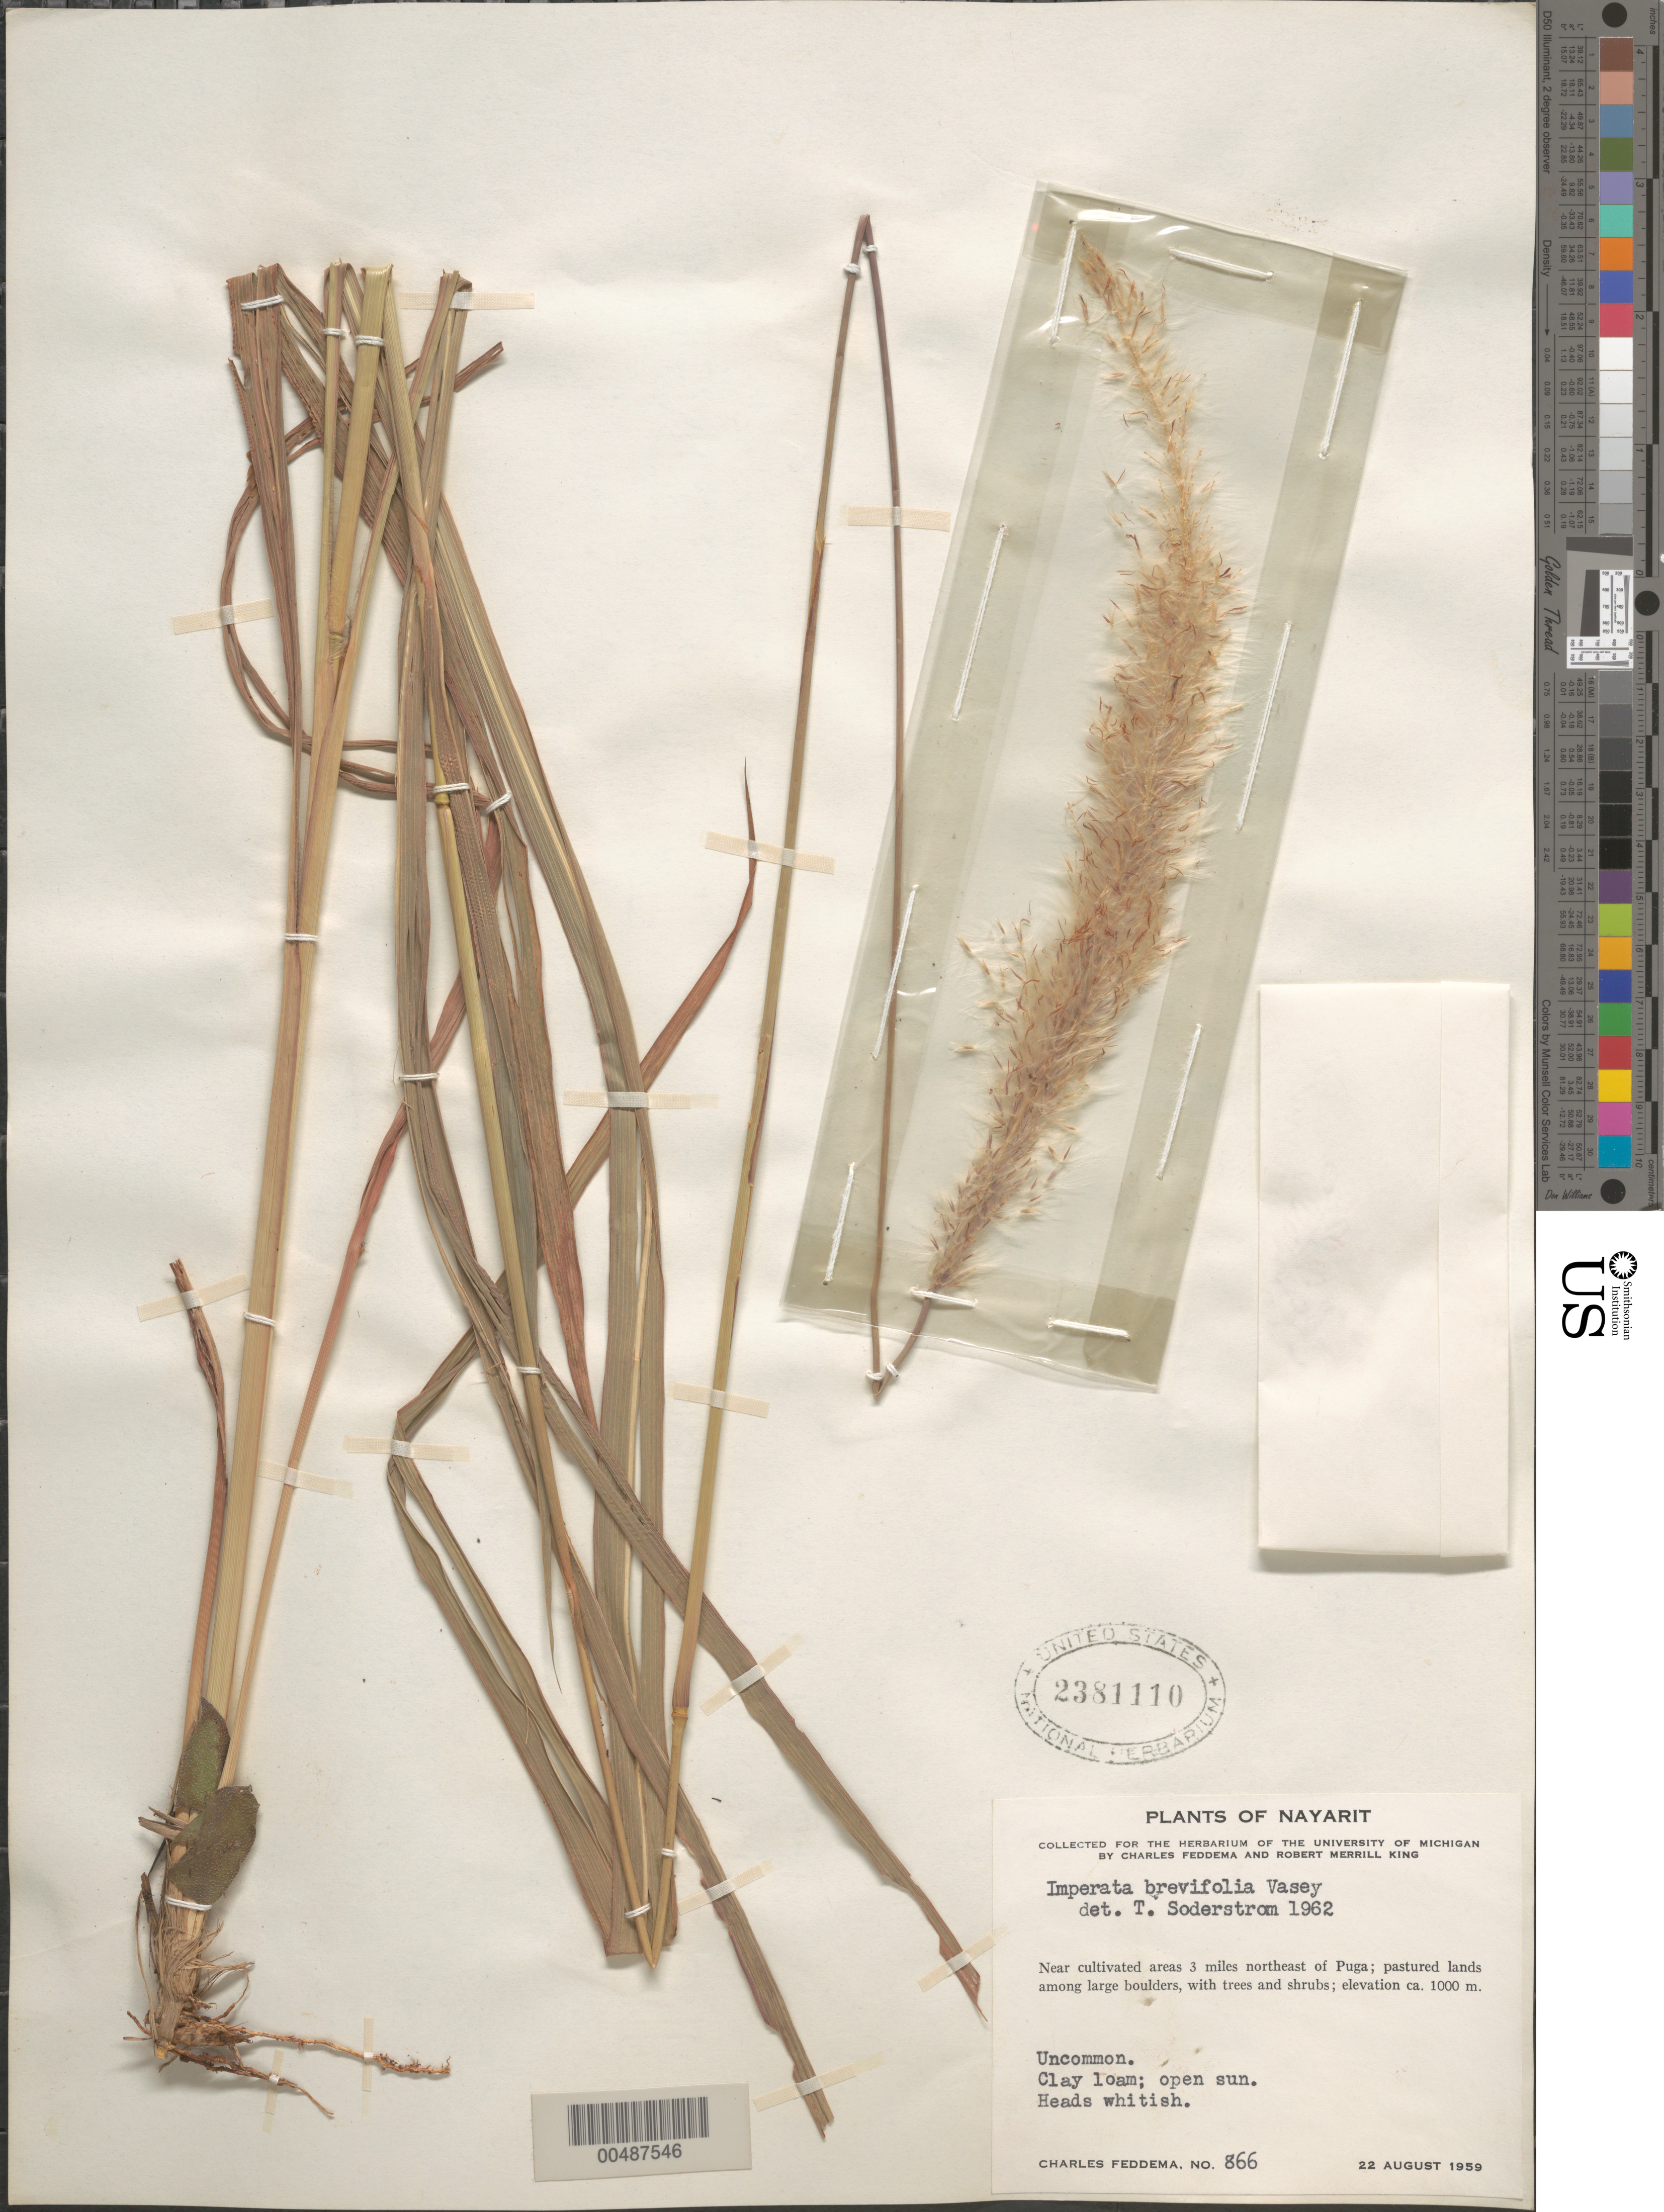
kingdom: Plantae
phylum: Tracheophyta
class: Liliopsida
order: Poales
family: Poaceae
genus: Imperata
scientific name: Imperata brevifolia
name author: Vasey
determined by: Soderstrom, T. R.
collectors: C. Feddema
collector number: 866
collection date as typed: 22 Aug 1959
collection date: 1959-08-22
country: Mexico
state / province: Nayarit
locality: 3 mi NE of Puga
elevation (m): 1000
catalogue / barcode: US 2381110